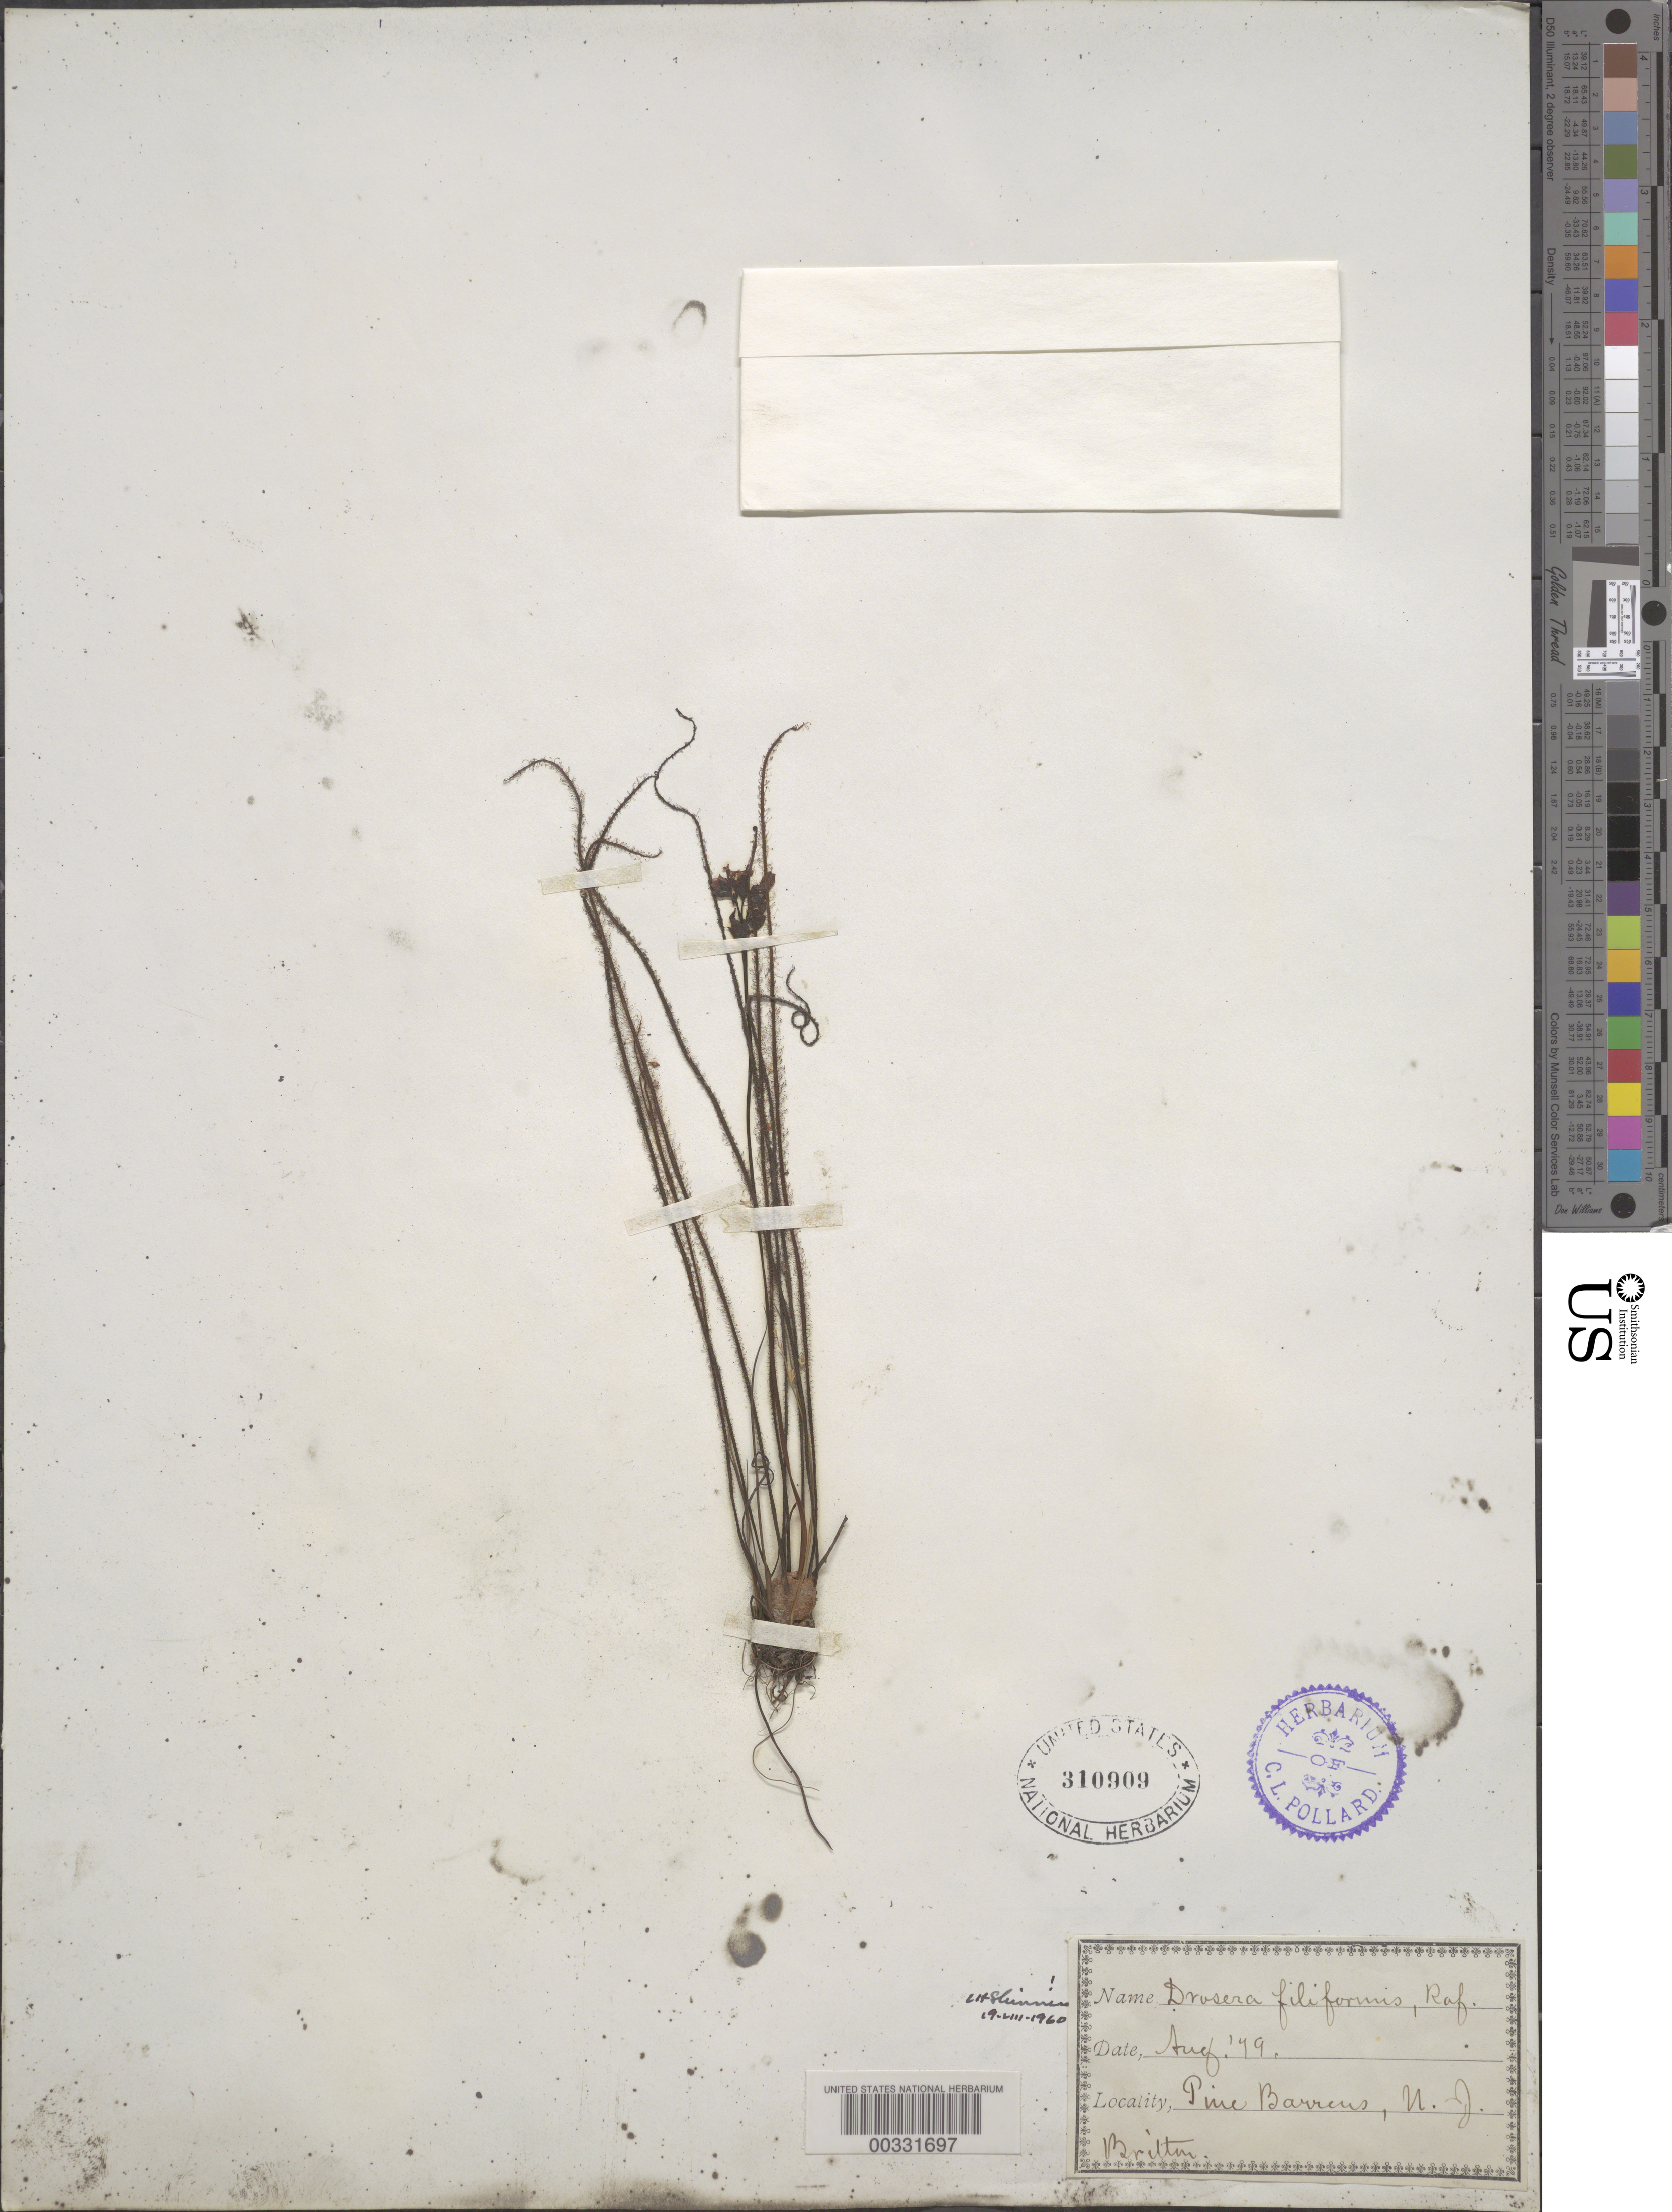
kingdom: Plantae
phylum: Tracheophyta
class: Magnoliopsida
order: Caryophyllales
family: Droseraceae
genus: Drosera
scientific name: Drosera filiformis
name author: Raf.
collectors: Britton, --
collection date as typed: Aug 1879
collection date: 1879-08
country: United States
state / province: New Jersey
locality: Pine barrens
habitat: Pine barrens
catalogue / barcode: US 310909